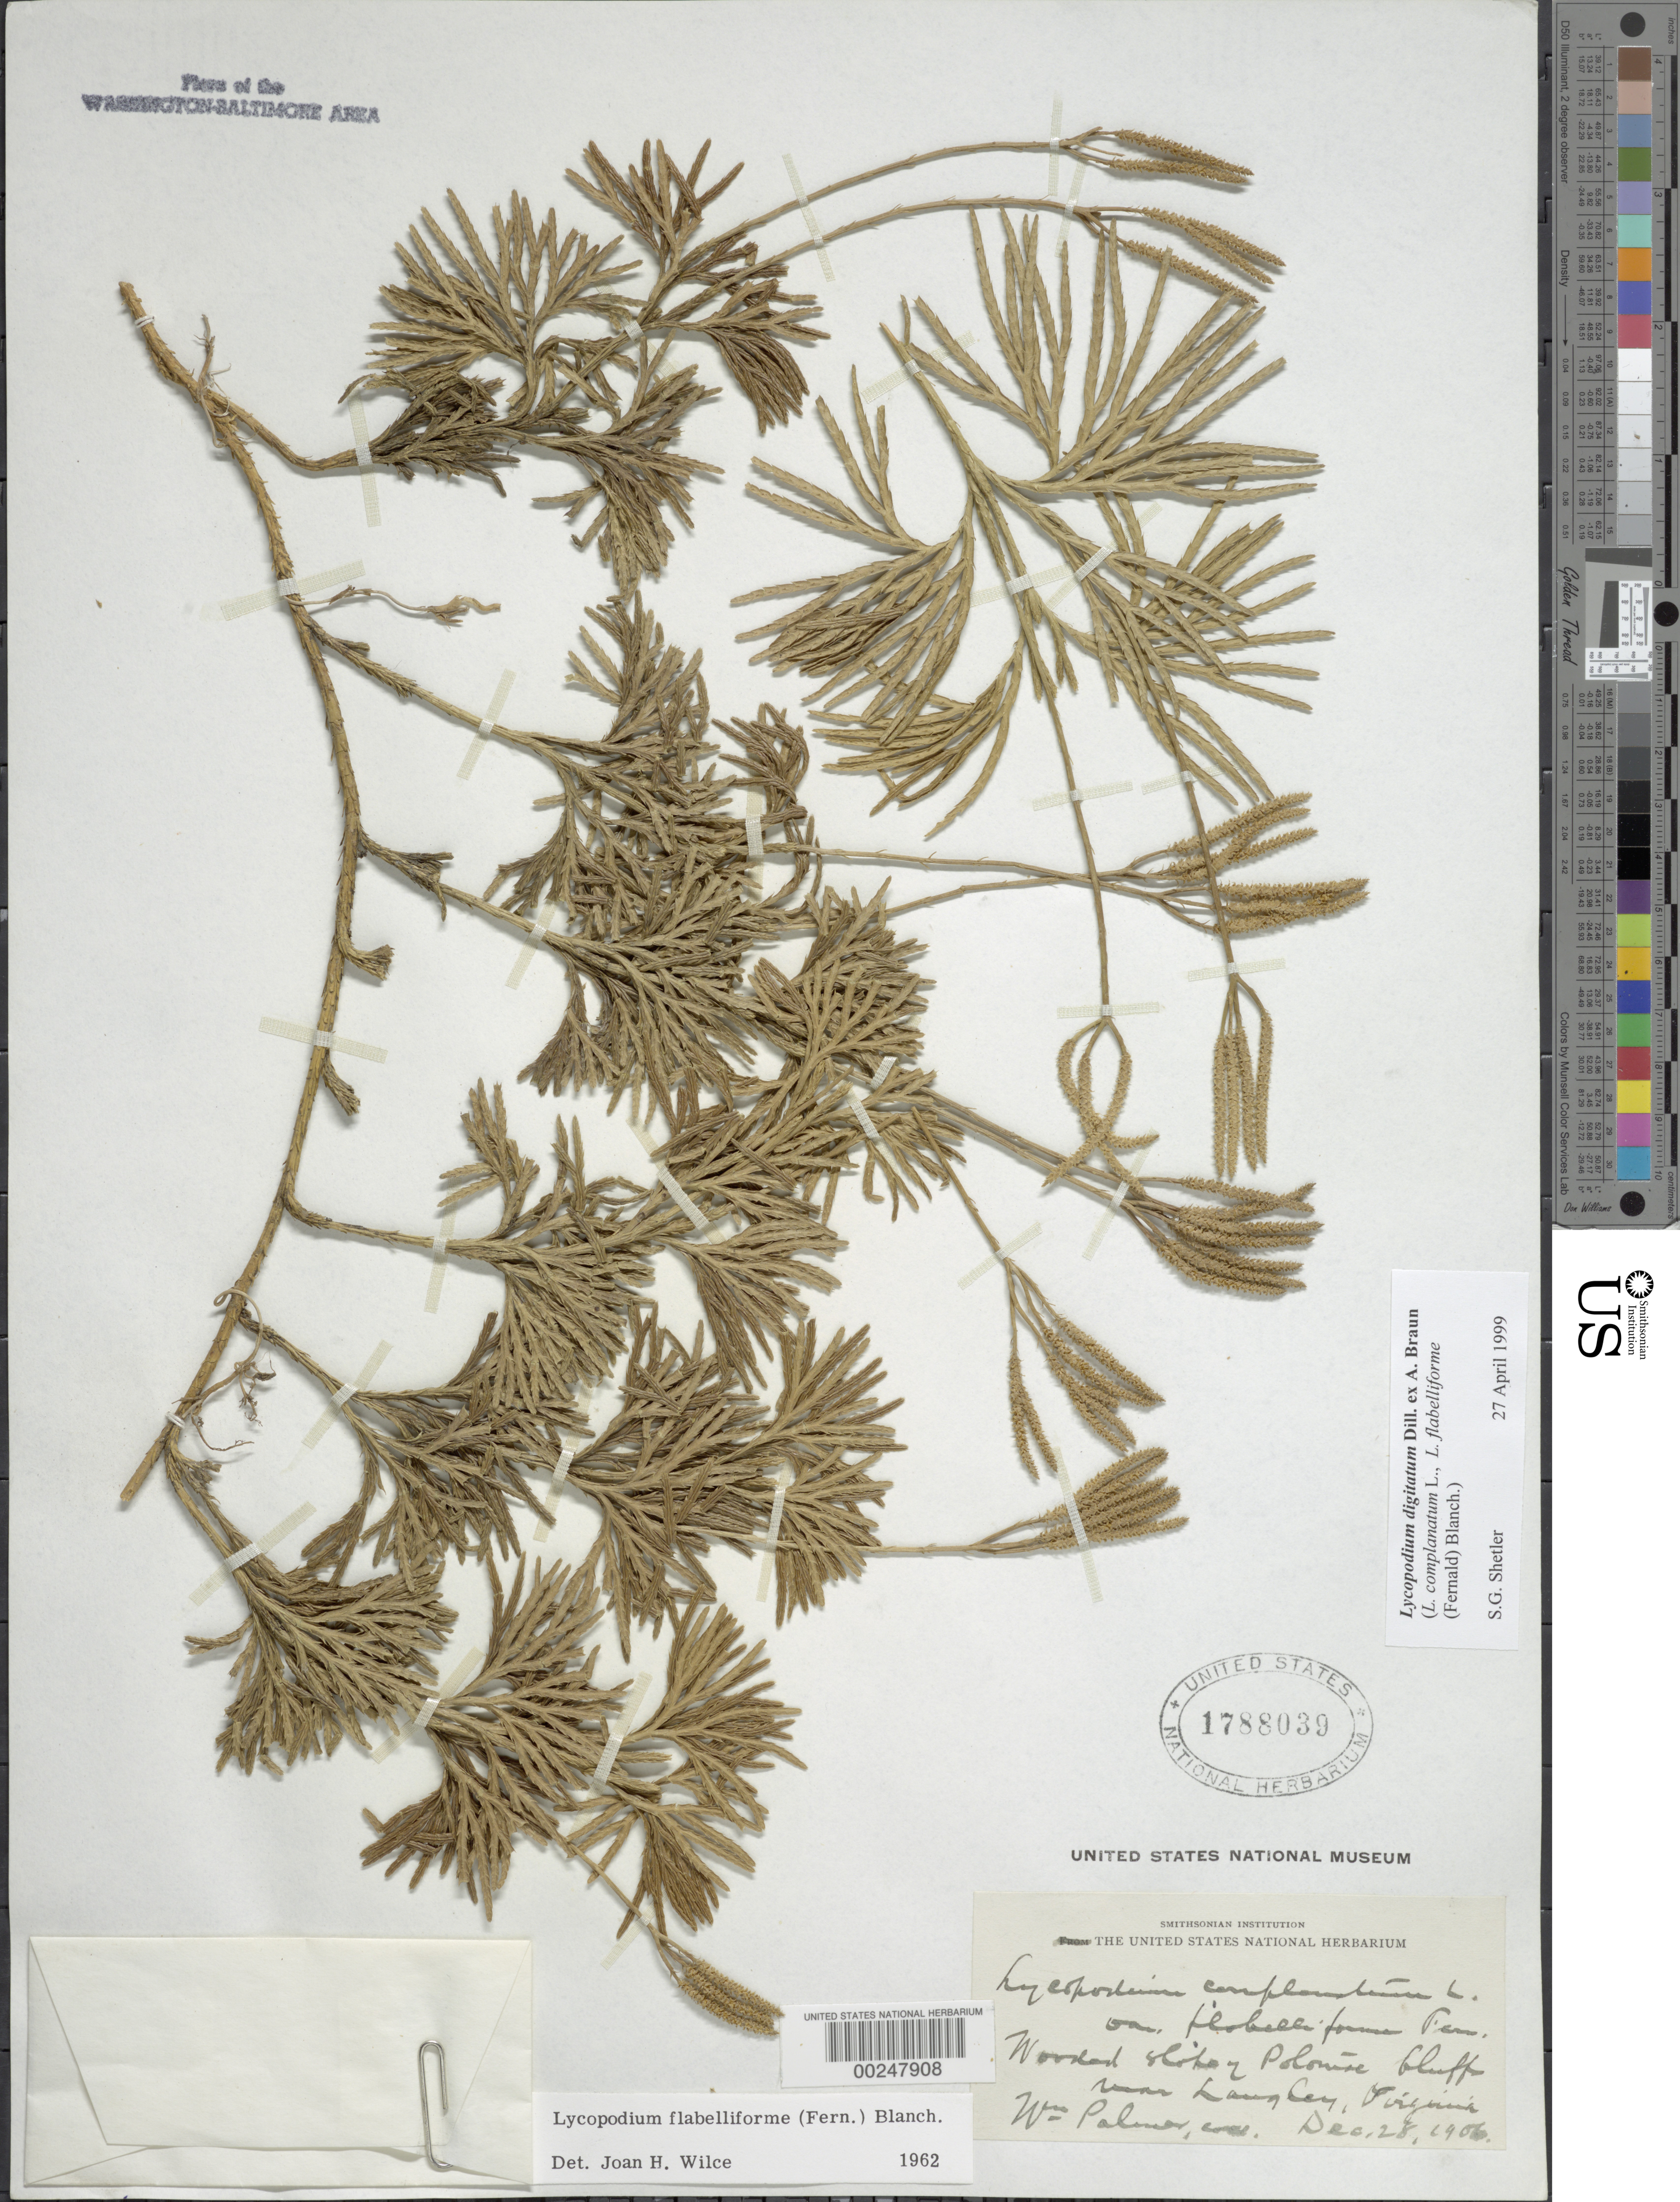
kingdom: Plantae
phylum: Tracheophyta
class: Lycopodiopsida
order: Lycopodiales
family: Lycopodiaceae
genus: Diphasiastrum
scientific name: Diphasiastrum digitatum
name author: (Dill. ex A. Braun) Holub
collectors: W. Palmer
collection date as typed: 28 Dec 1906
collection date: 1906-12-28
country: United States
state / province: Virginia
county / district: Fairfax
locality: Near Langley, Potomac Bluffs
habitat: Woodland slopes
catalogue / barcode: US 1788039